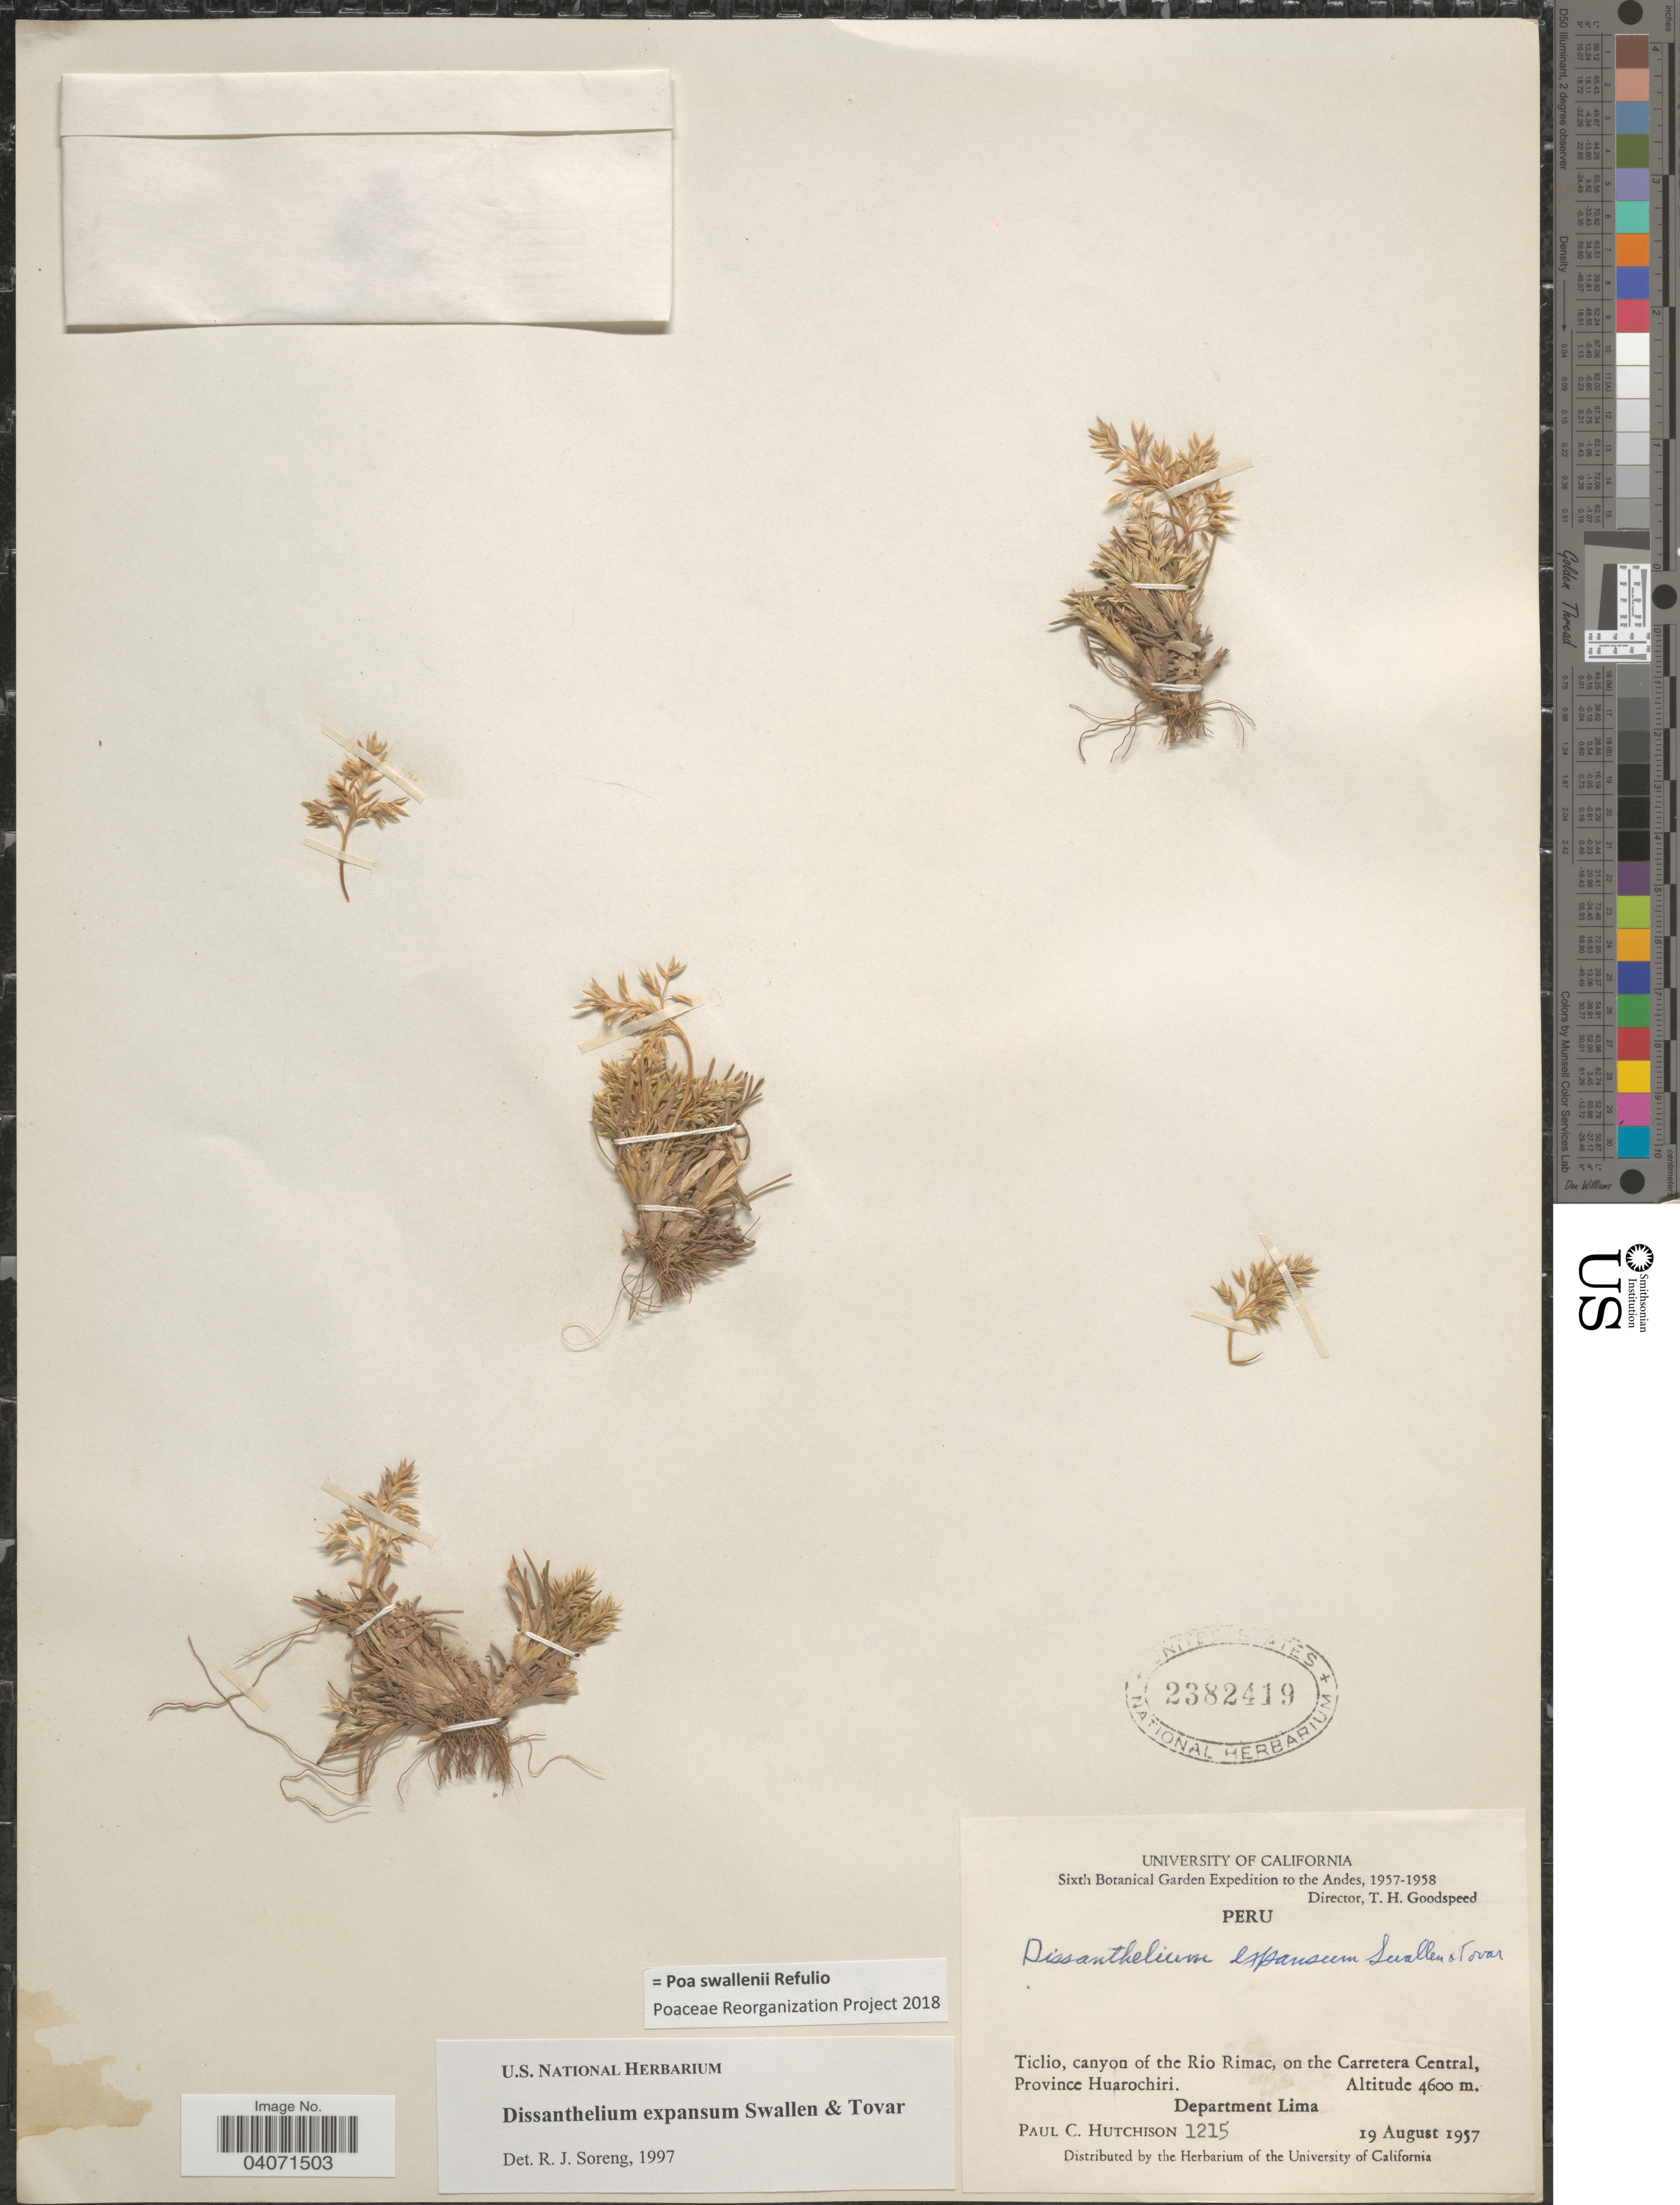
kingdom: Plantae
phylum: Tracheophyta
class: Liliopsida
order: Poales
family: Poaceae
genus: Poa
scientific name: Poa swallenii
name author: Refulio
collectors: P. C. Hutchison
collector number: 1215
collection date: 1957-08-19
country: Peru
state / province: Lima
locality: Sixth Botanical Garden Expedition to the Andes, 1957-1958. Ticlio, canyon of the Rio Rimac, on the Carretera Central, Province Huarochiri. Department Lima.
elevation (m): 4600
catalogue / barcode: US 2382419